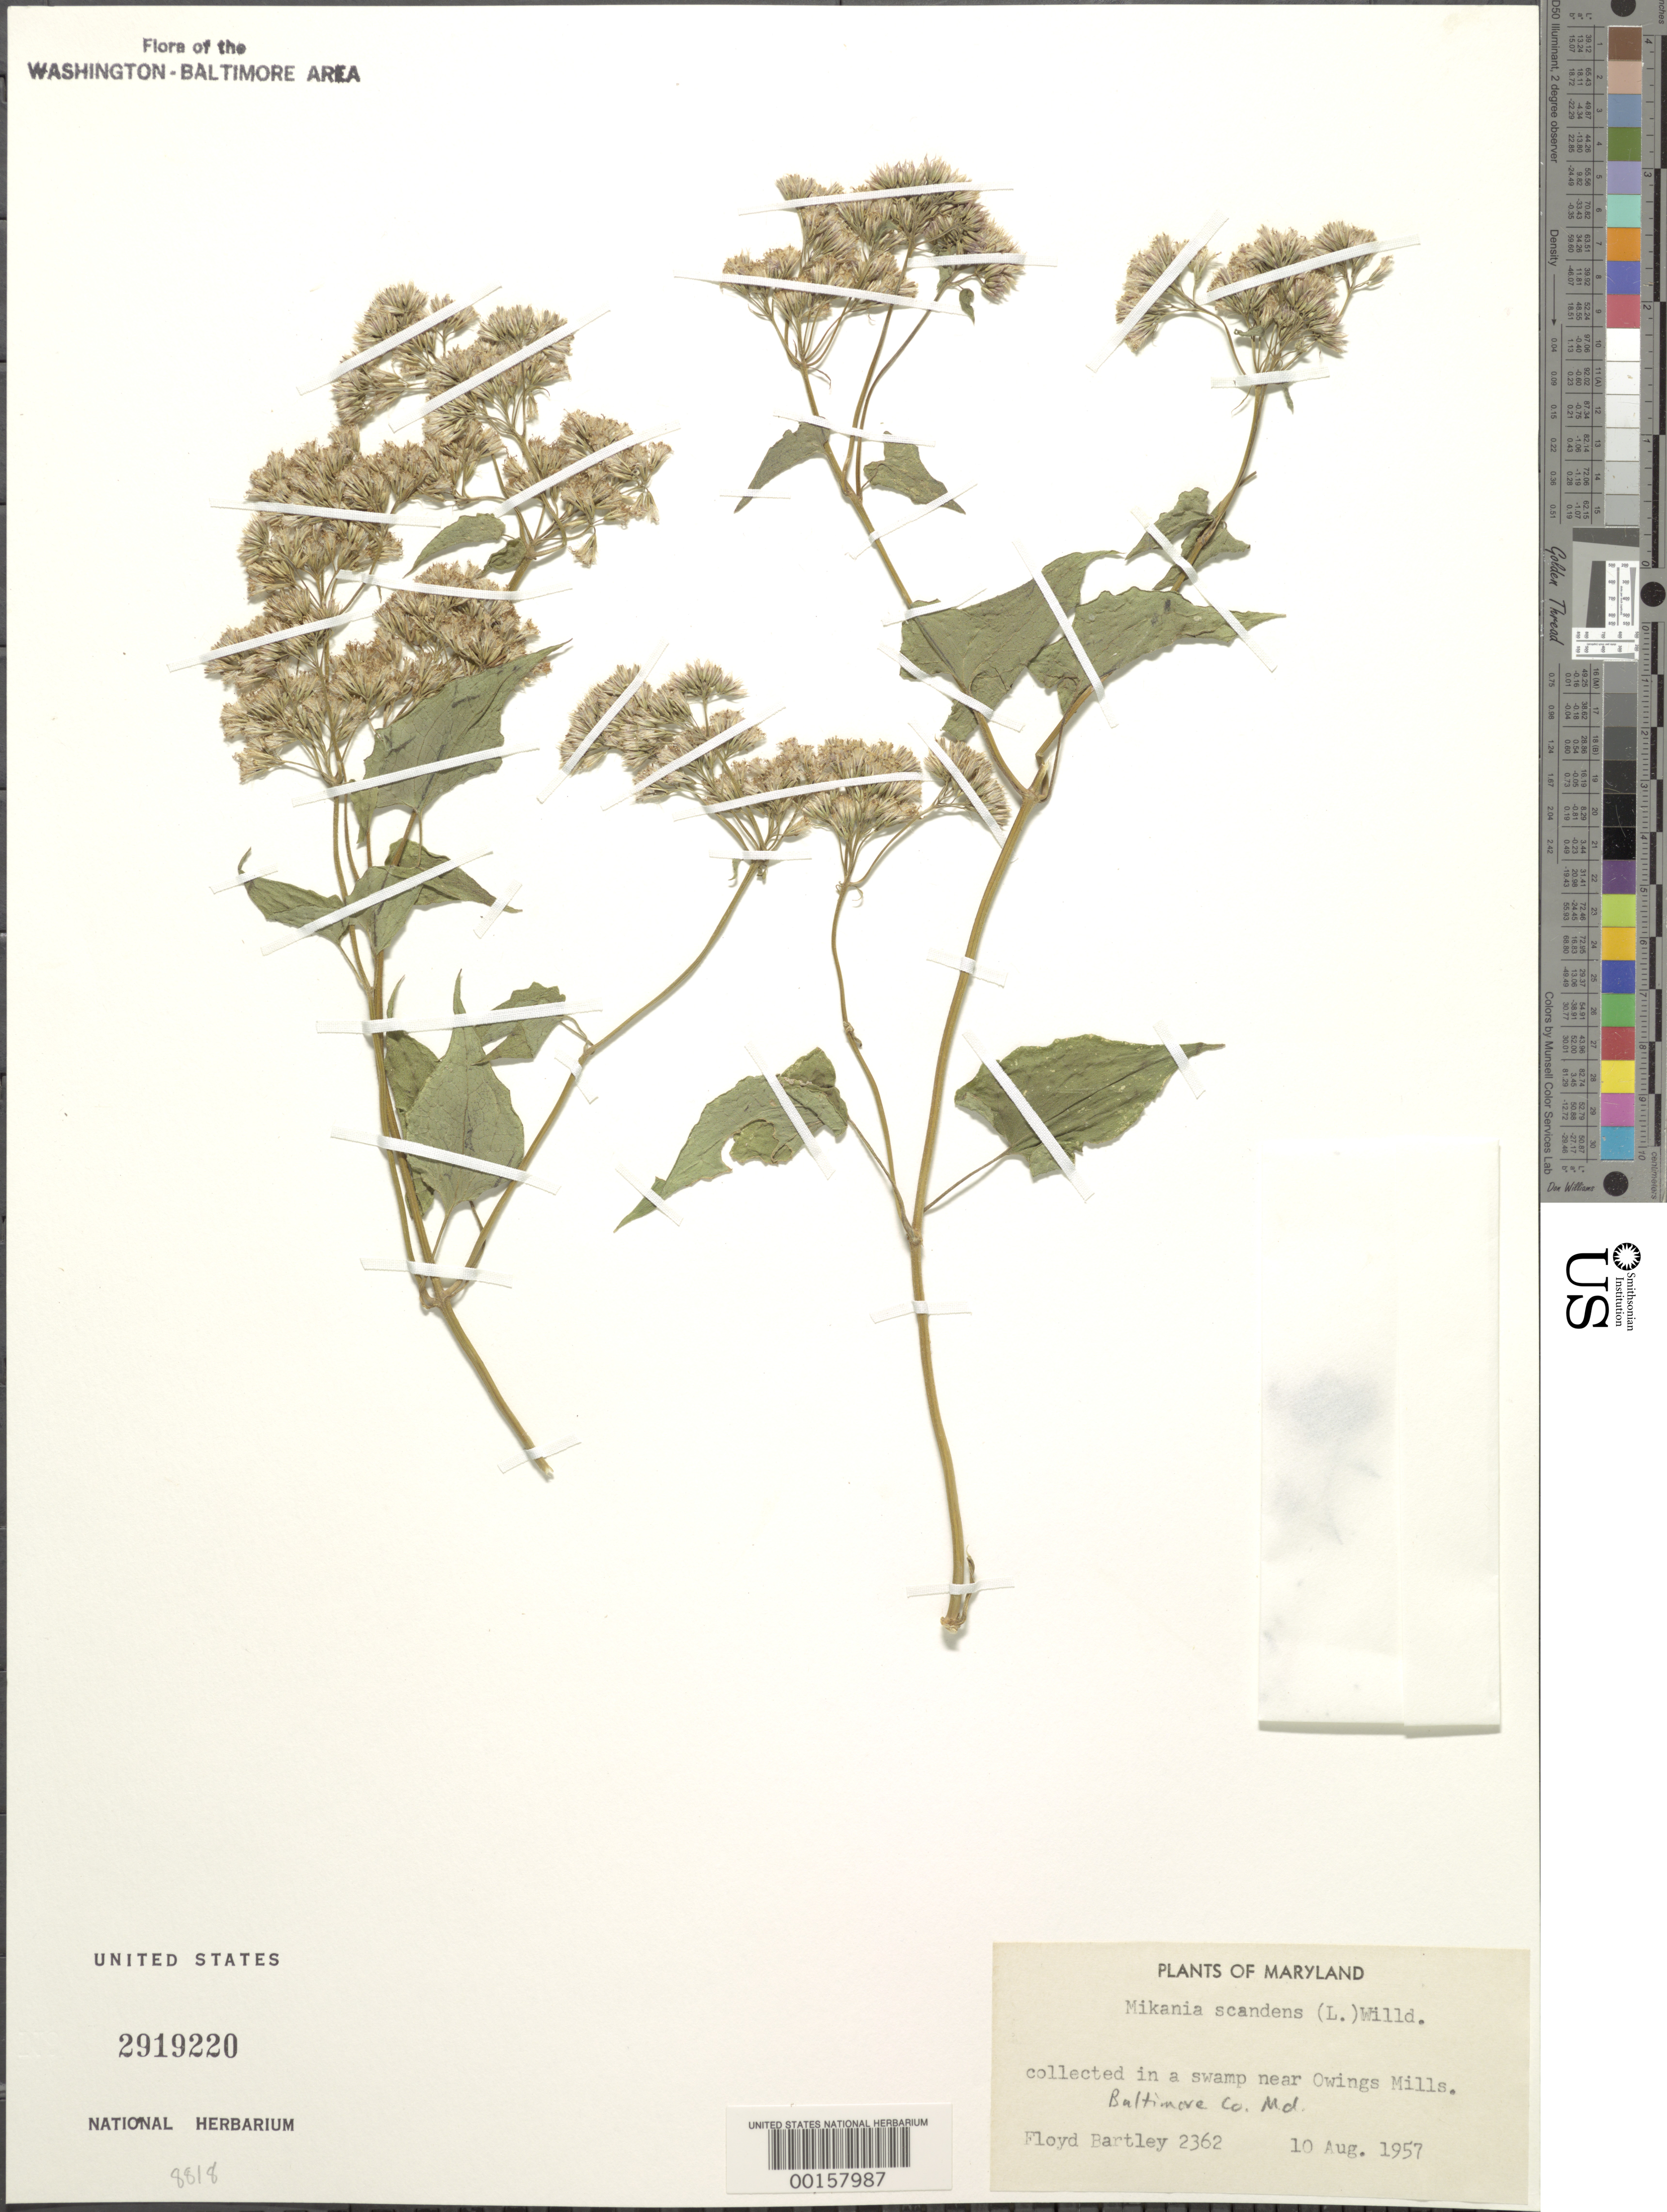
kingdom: Plantae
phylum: Tracheophyta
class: Magnoliopsida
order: Asterales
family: Asteraceae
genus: Mikania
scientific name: Mikania scandens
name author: (L.) Willd.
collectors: F. Bartley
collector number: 2362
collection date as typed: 10 Aug 1957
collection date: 1957-08-10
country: United States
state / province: Maryland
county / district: Baltimore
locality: Owings Mills vicinity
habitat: Swamp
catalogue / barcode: US 2919220